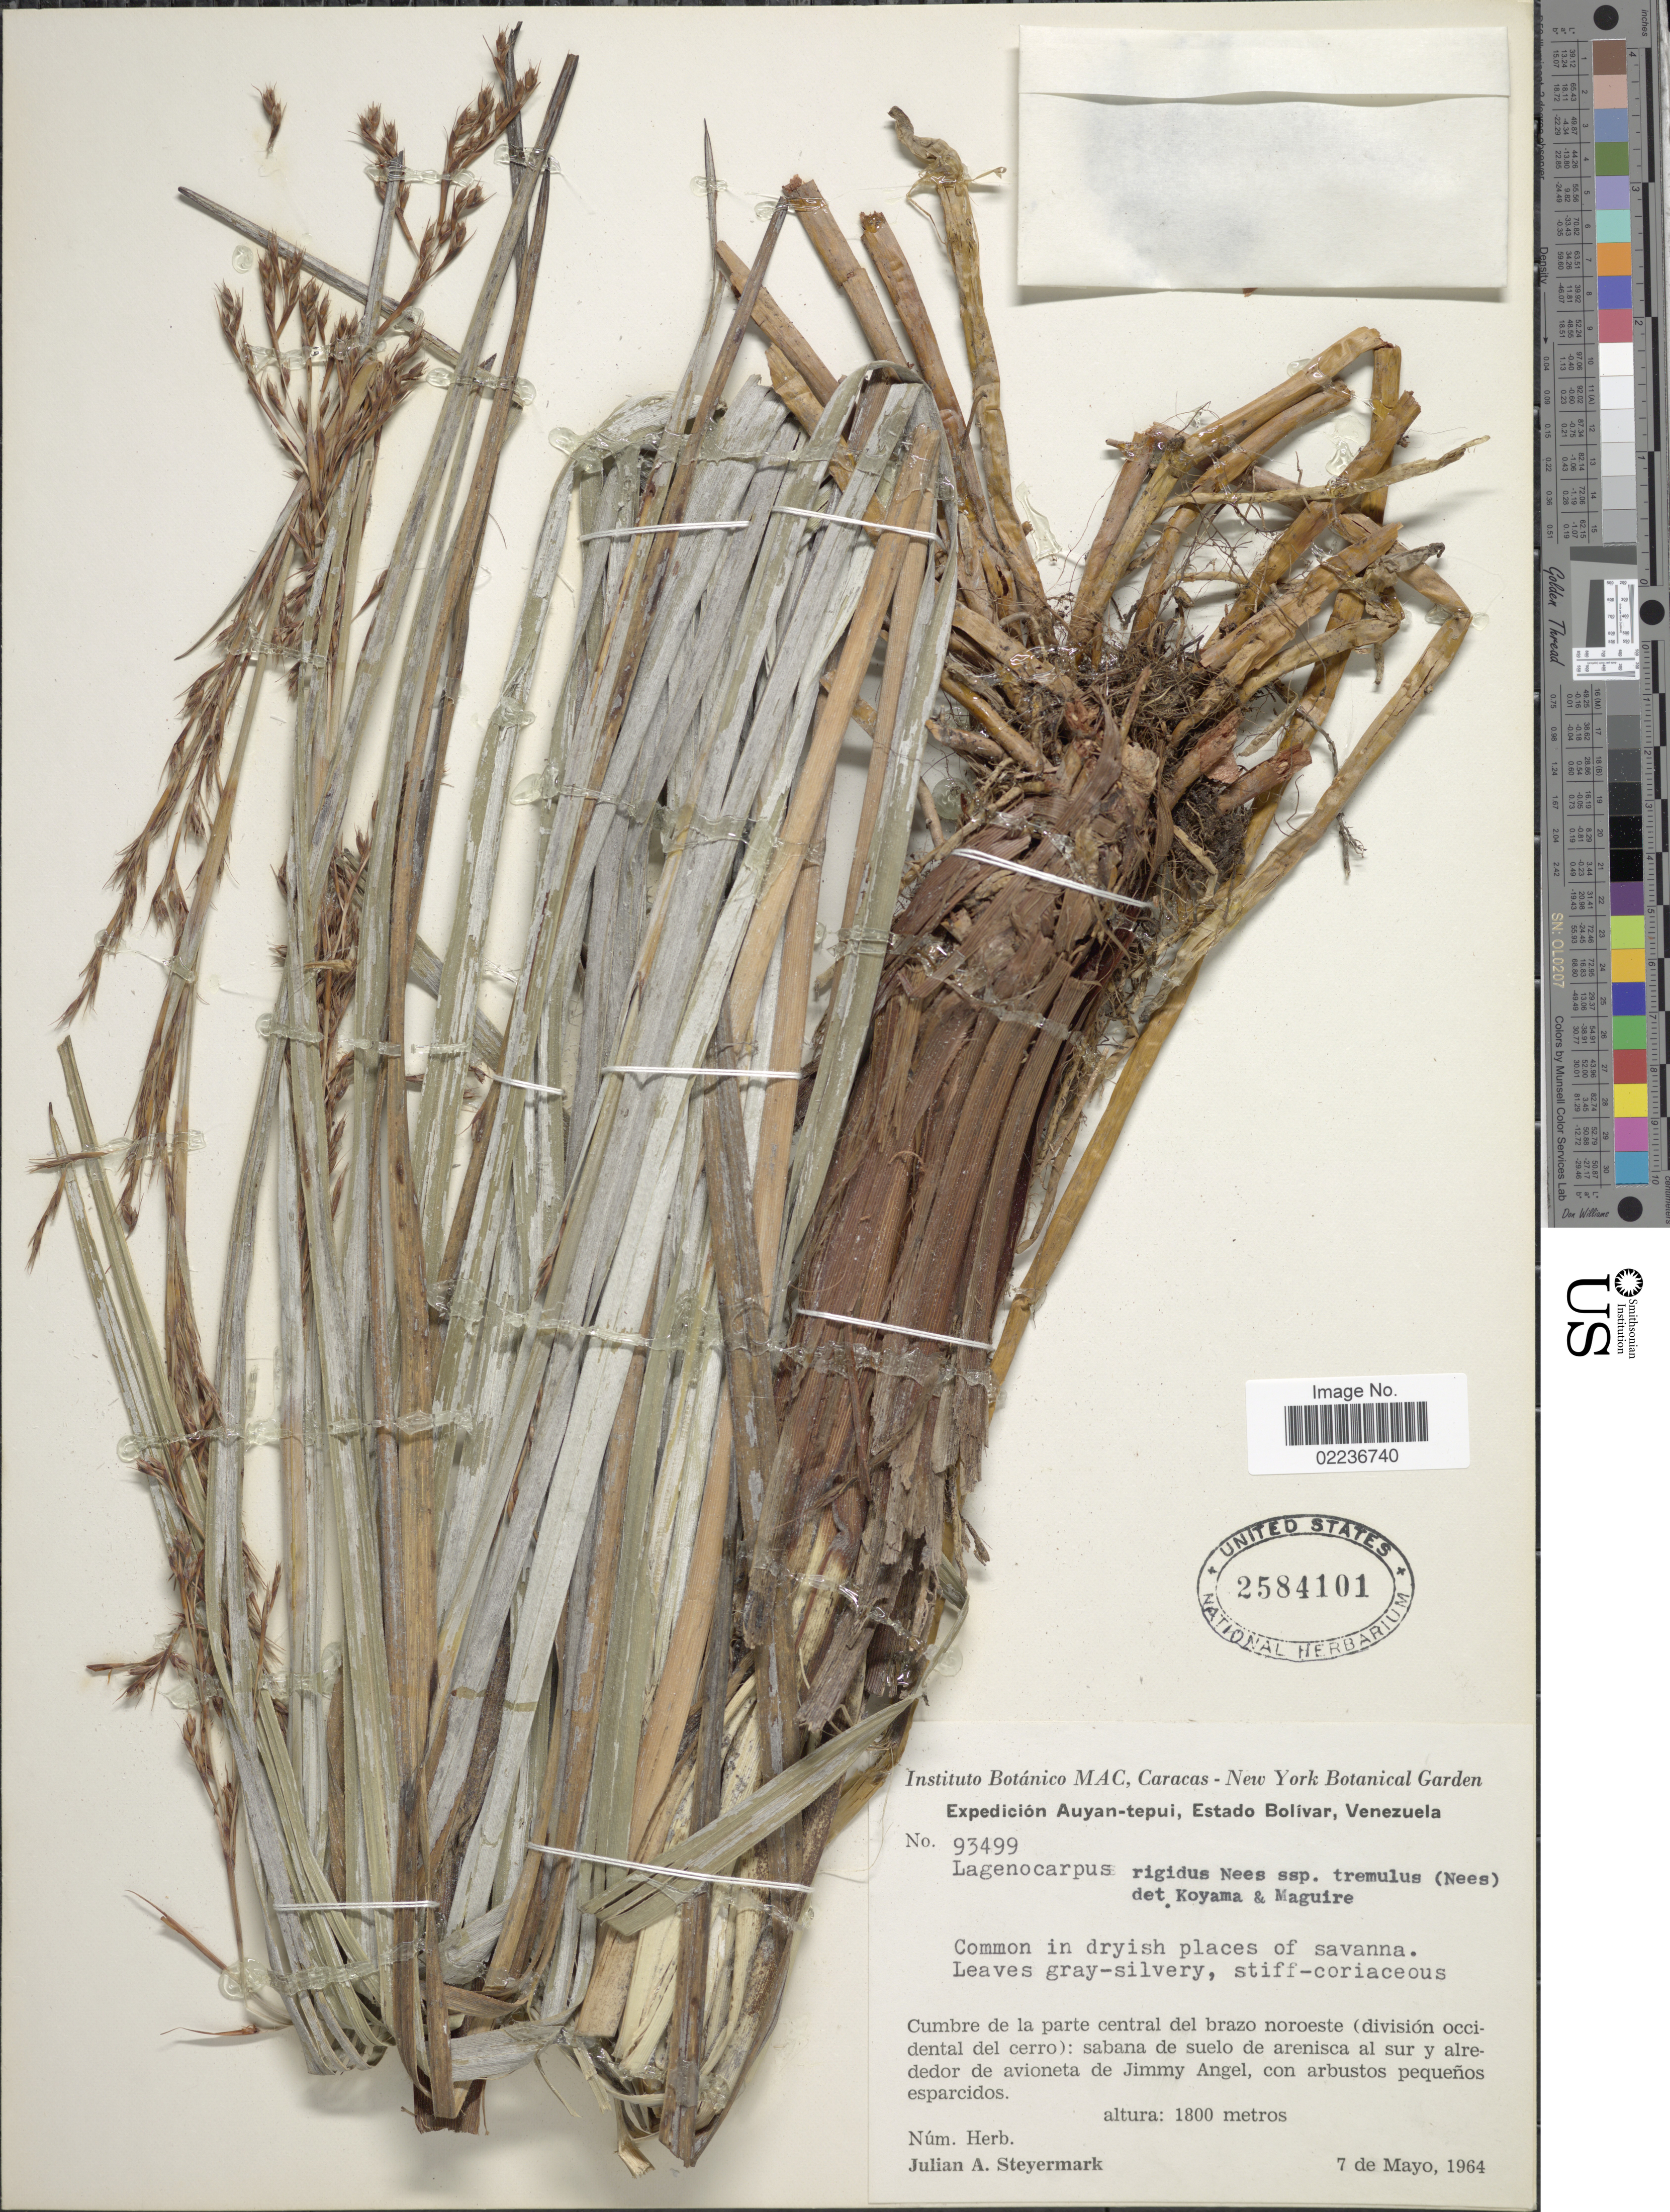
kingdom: Plantae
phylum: Tracheophyta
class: Liliopsida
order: Poales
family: Cyperaceae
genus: Lagenocarpus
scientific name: Lagenocarpus rigidus subsp. tremulus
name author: (Nees) T. Koyama & Maguire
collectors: J. Steyermark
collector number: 93499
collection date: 1964-05-07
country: Venezuela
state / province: Bolivar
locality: Auyan-tepui, in dryish places of savanna, Cumbre de la parte central del brazo noroeste (division occidental del cerro): sabana de suelo de arenisca al sur y alrededor de avioneta de Jimmy Angel, con arbustos pequenos esparcidos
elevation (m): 1800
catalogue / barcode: US 2584101